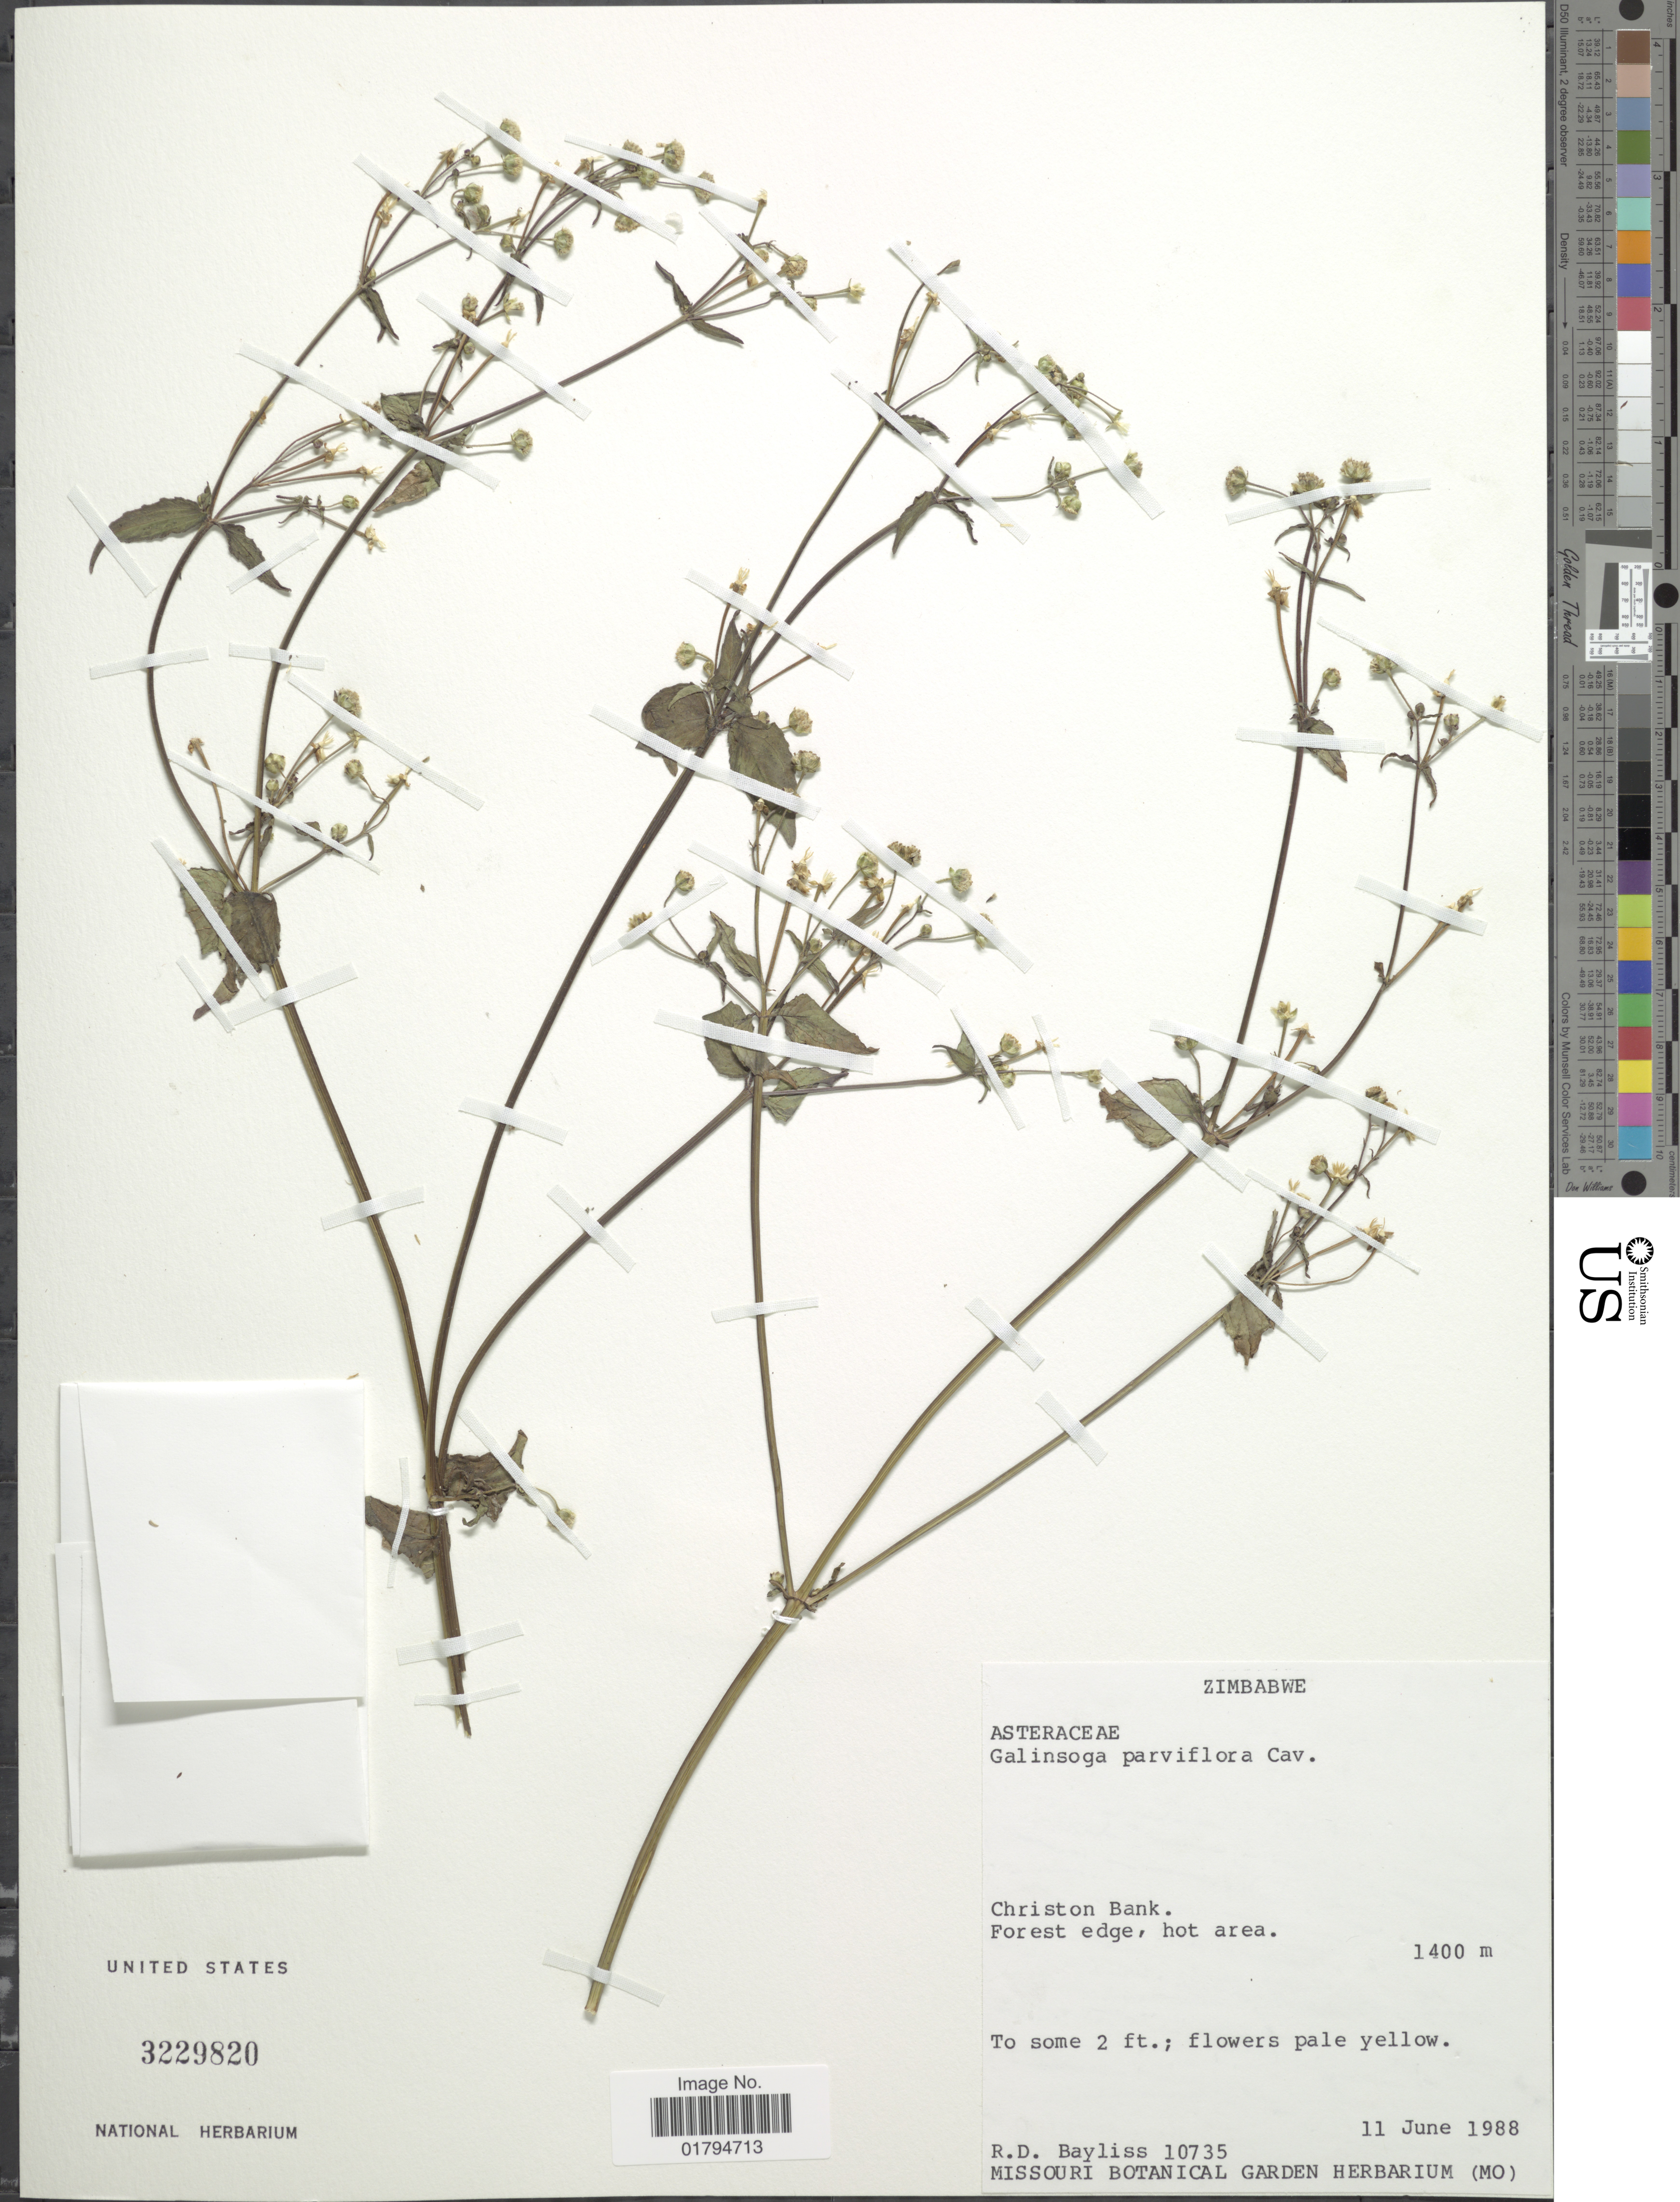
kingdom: Plantae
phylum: Tracheophyta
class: Magnoliopsida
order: Asterales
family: Asteraceae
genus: Galinsoga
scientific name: Galinsoga parviflora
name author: Cav.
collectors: R. Bayliss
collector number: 10735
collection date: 1988-06-11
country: Zimbabwe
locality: Christon Bank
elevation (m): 1400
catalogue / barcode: US 3229820